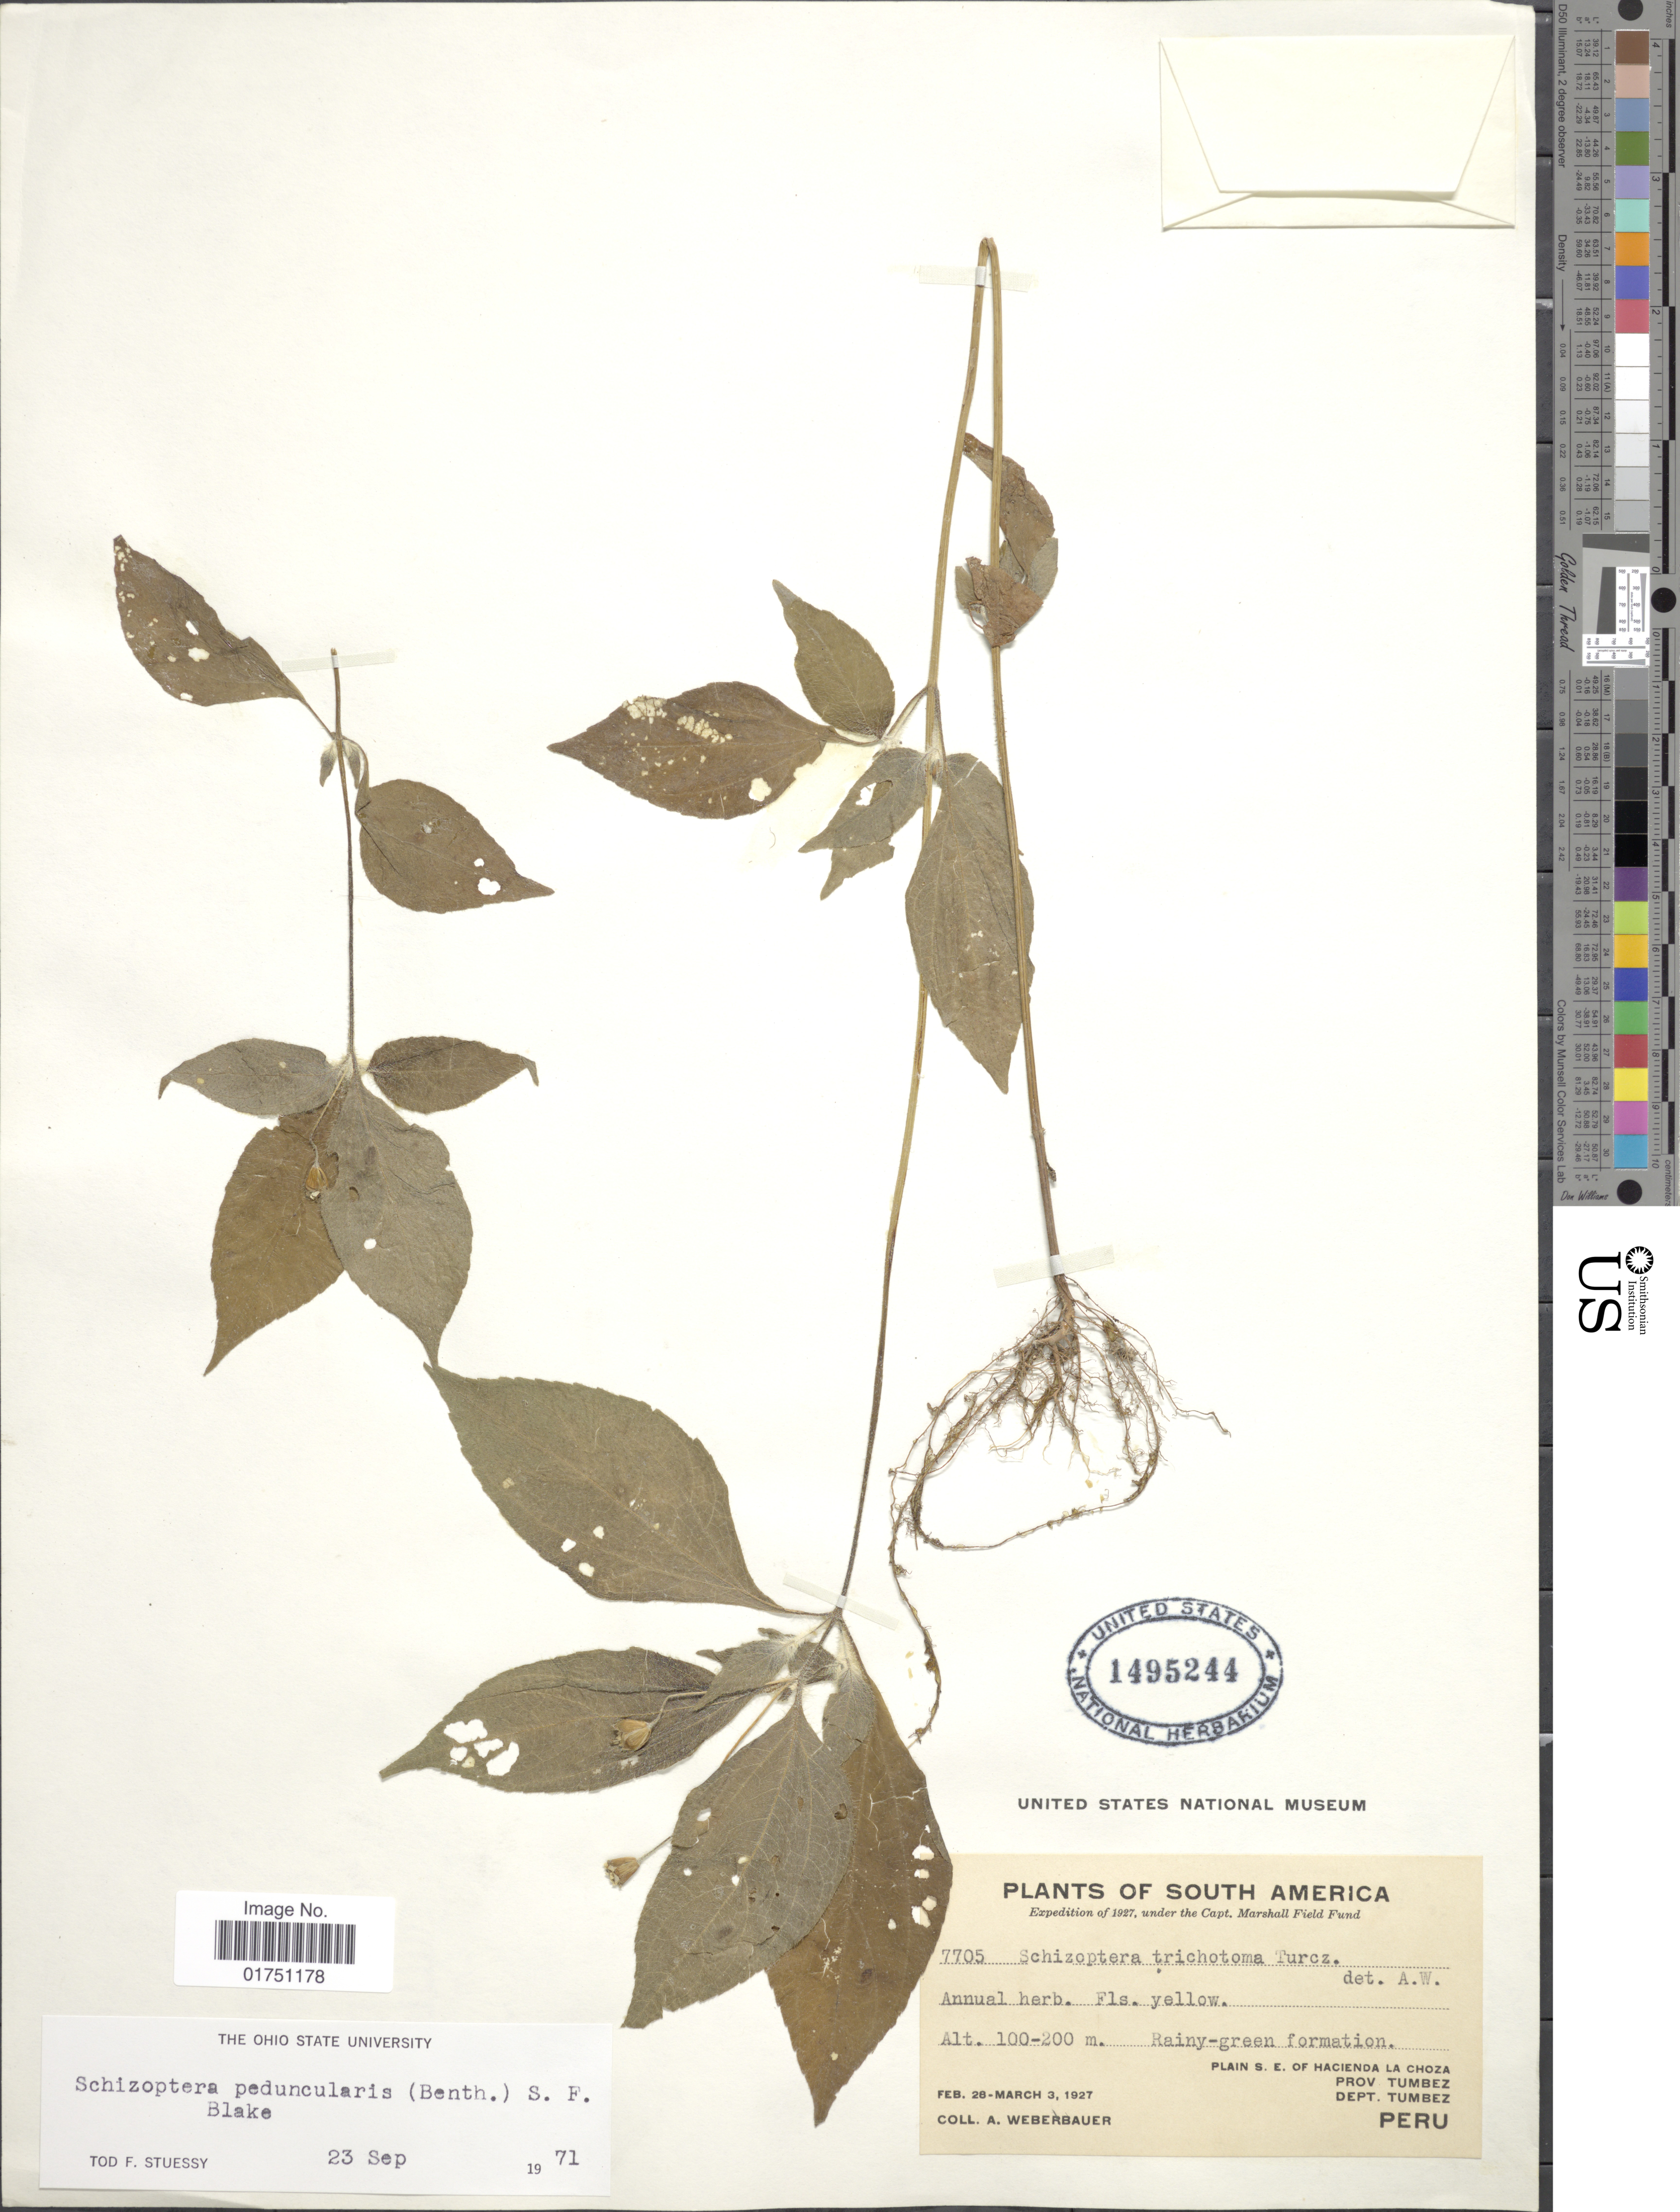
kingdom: Plantae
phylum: Tracheophyta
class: Magnoliopsida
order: Asterales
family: Asteraceae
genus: Schizoptera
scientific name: Schizoptera peduncularis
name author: S.F. Blake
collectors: A. Weberbauer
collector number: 7705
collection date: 1927-02-28/1927-03-03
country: Peru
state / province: Tumbes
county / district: Tumbes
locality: Plain S.E. of Hacienda La Choza. Prov Tumbez. Dept. Tumbez. Peru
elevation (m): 100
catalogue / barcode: US 1495244